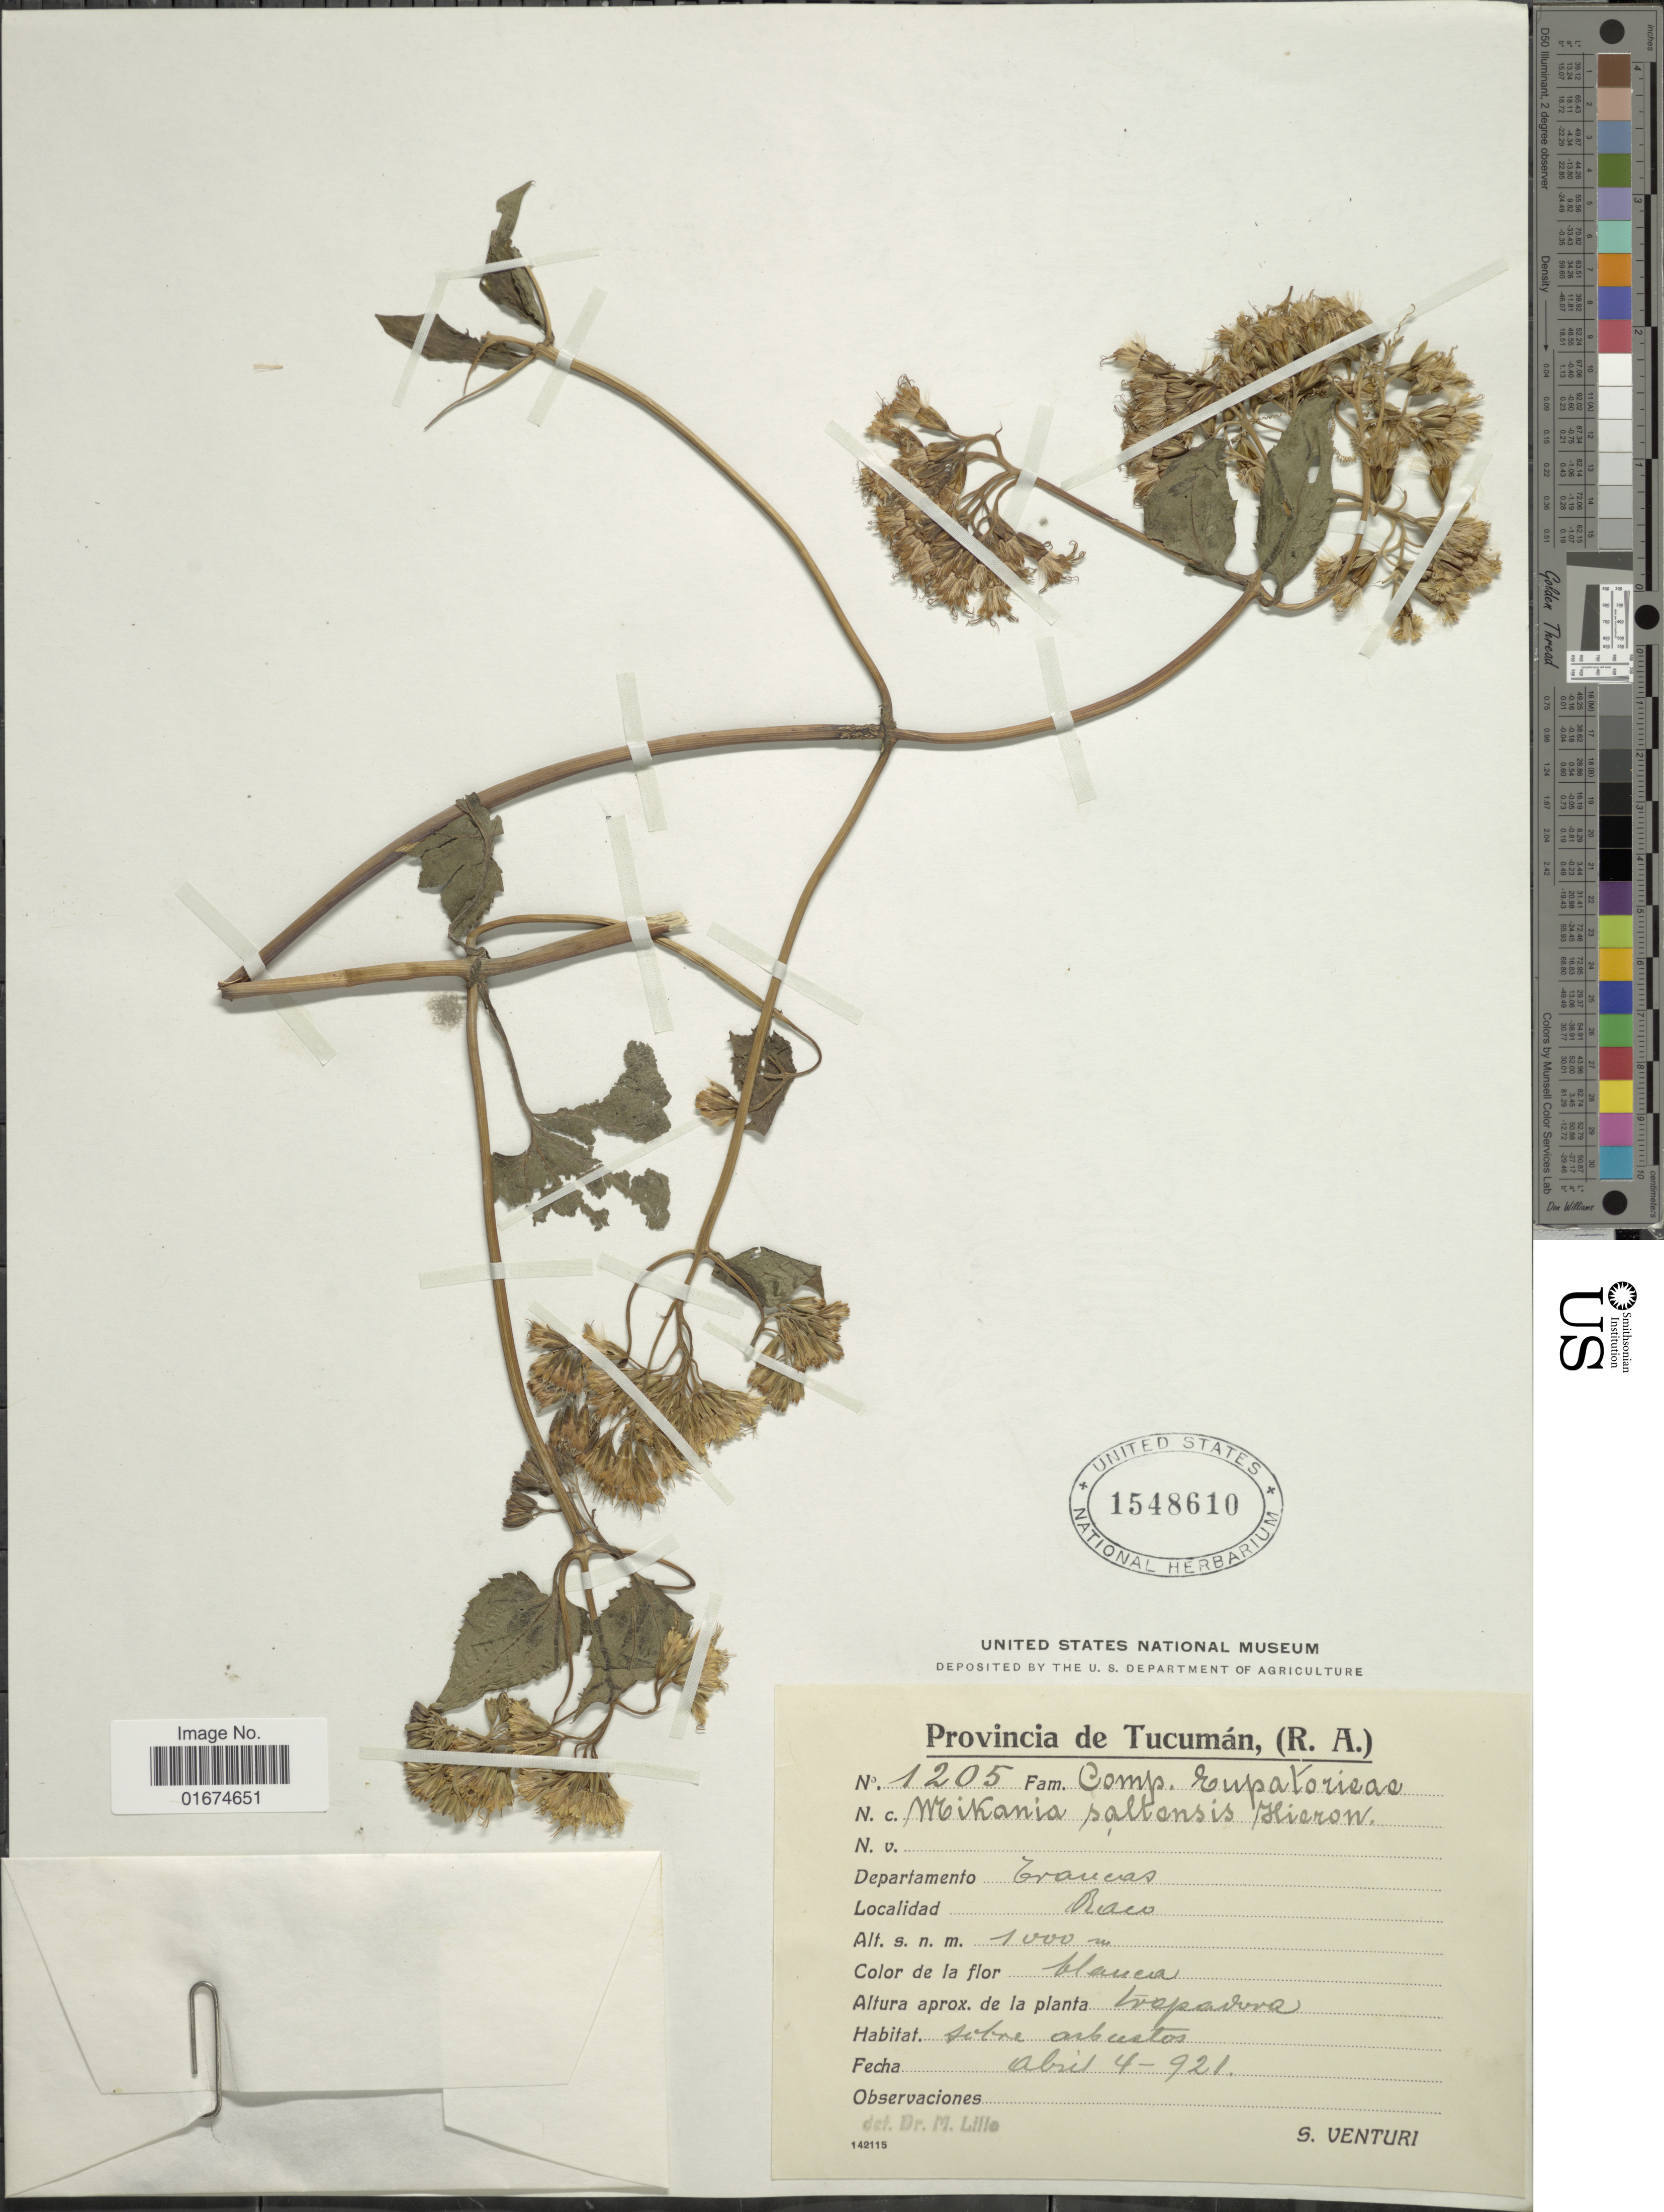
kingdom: Plantae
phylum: Tracheophyta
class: Magnoliopsida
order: Asterales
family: Asteraceae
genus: Mikania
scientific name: Mikania saltensis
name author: Hieron.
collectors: S. Venturi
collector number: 1205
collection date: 1921-04-04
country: Argentina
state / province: Tucuman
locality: (R.A.), Departamento Trancas, Raco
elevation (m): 1000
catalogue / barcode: US 1548610